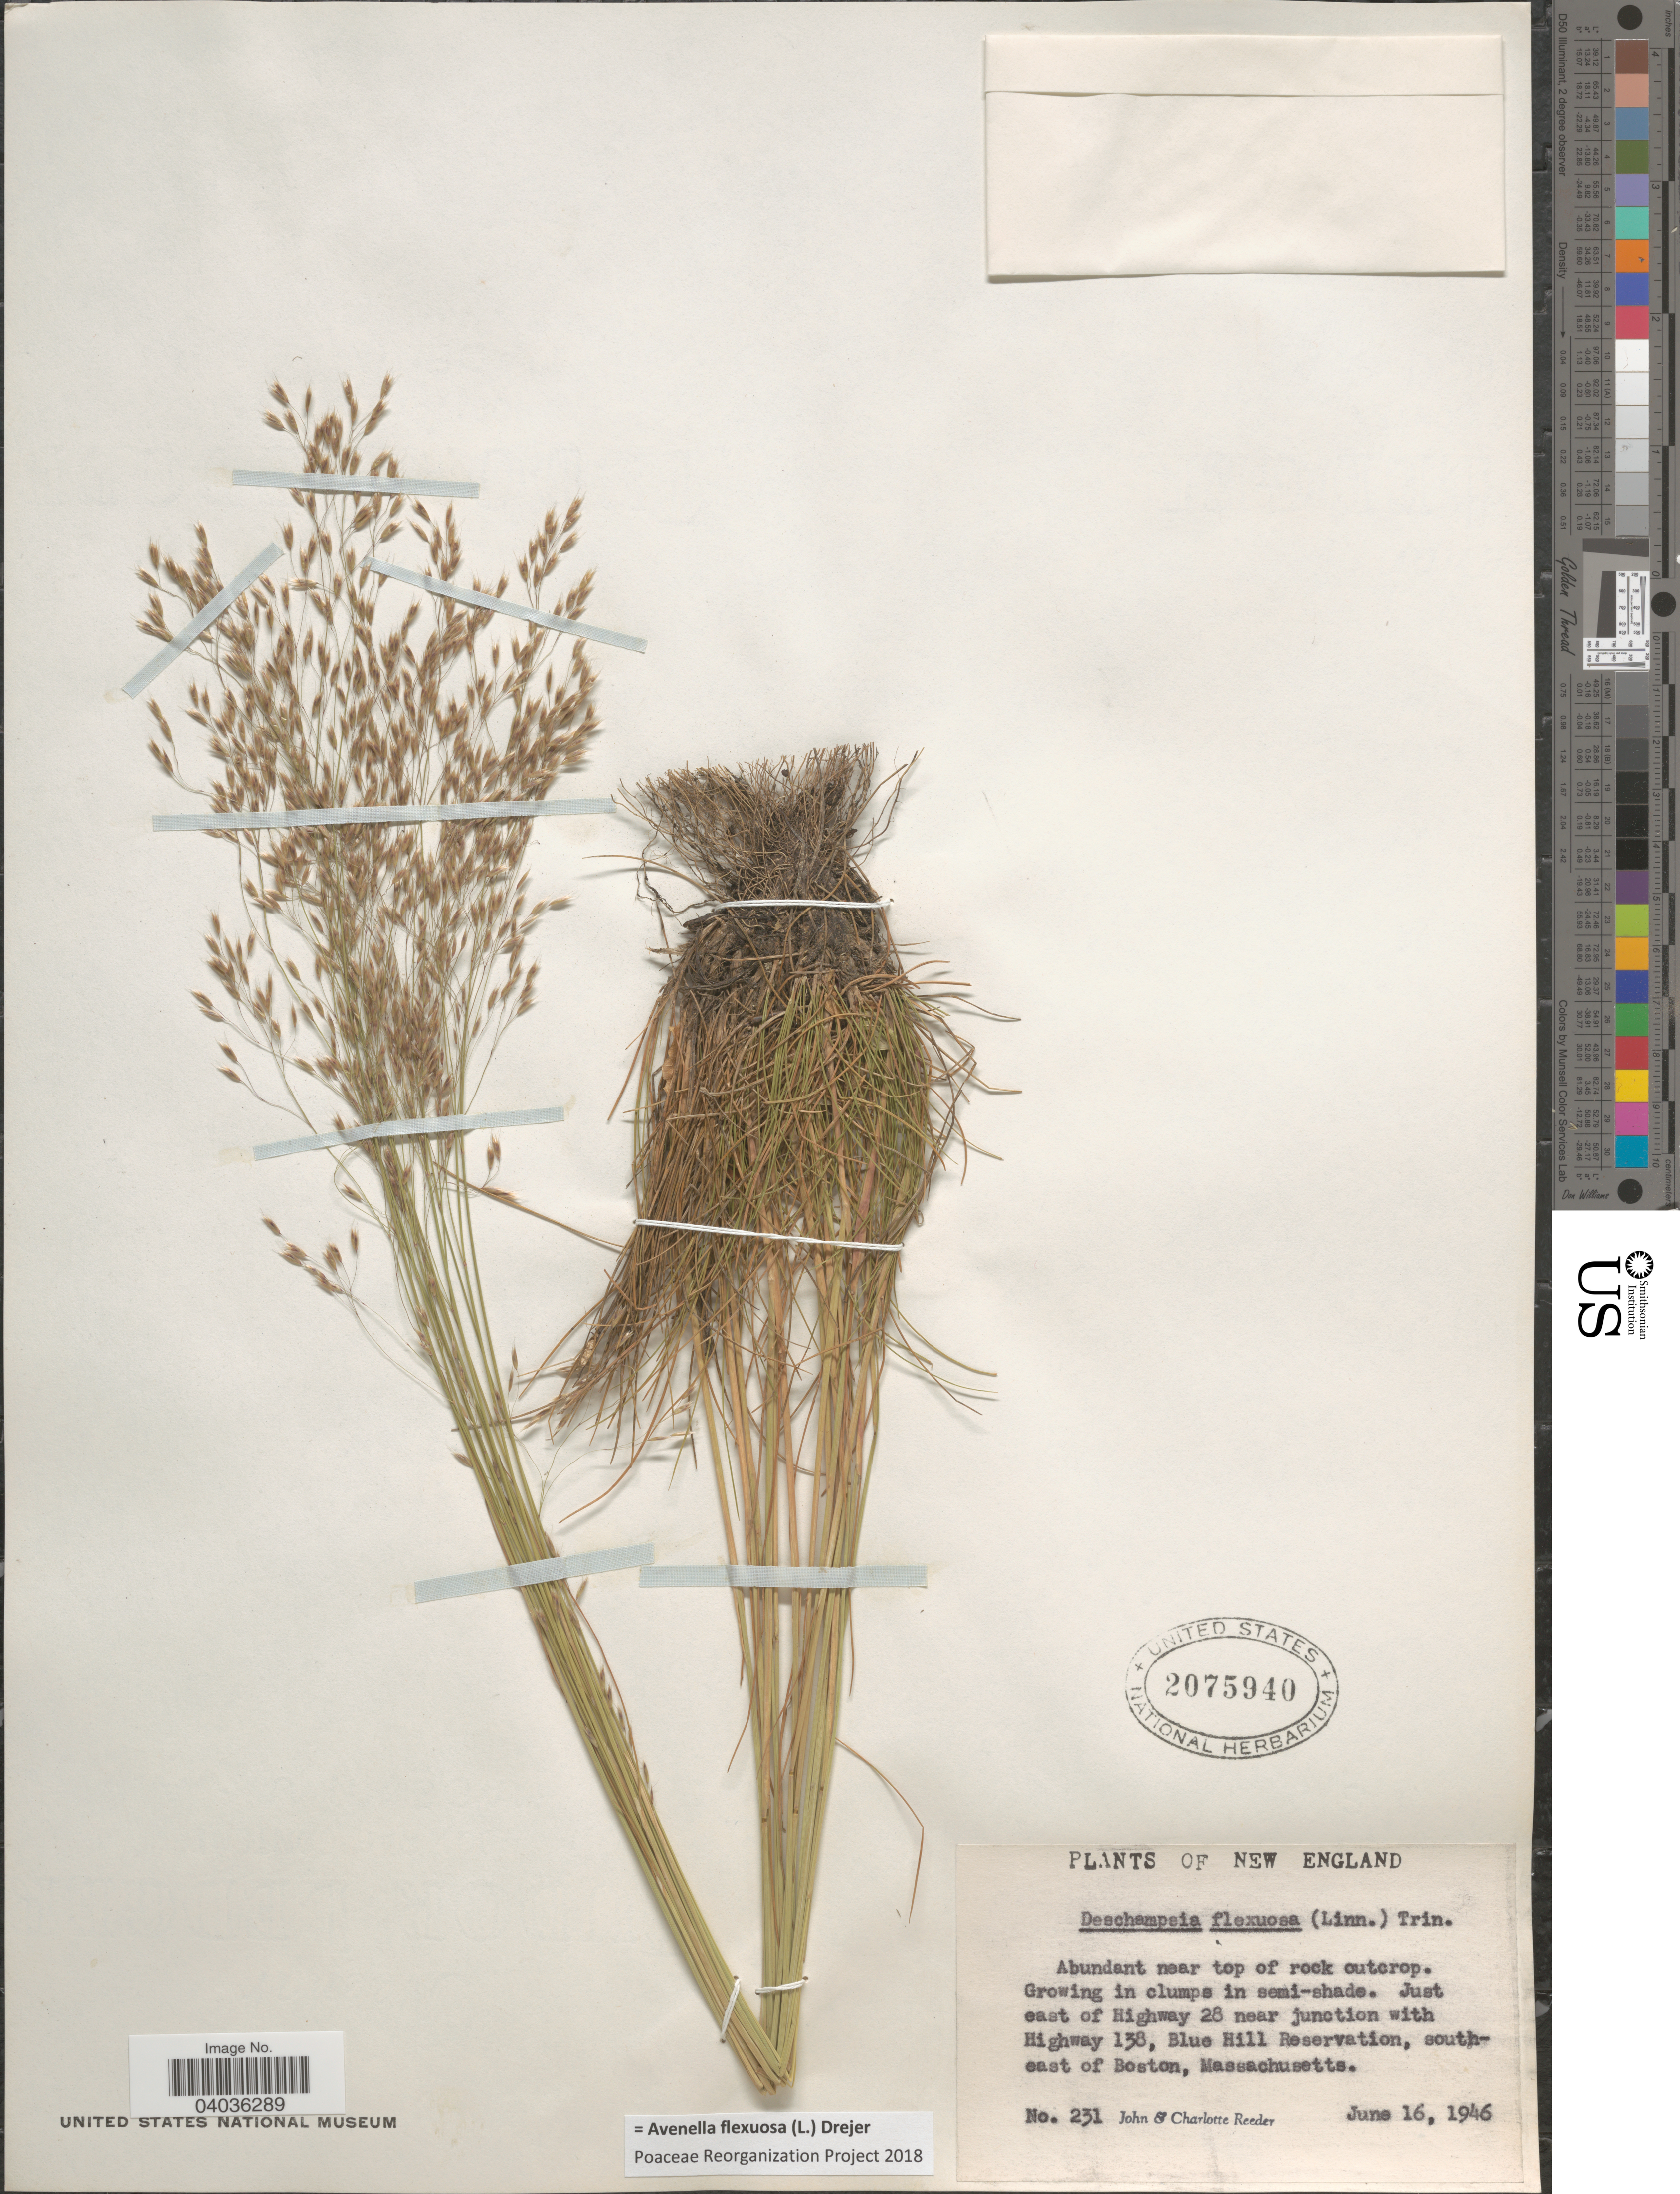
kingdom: Plantae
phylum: Tracheophyta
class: Liliopsida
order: Poales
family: Poaceae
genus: Avenella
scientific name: Avenella flexuosa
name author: (L.) Drejer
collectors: J. R. Reeder & C. G. Reeder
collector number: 231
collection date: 1946-06-16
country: United States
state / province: Massachusetts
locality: New England. Just east of Highway 28 near junction with Highway 138, Blue Hill Reservation, southeast of Boston.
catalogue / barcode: US 2075940